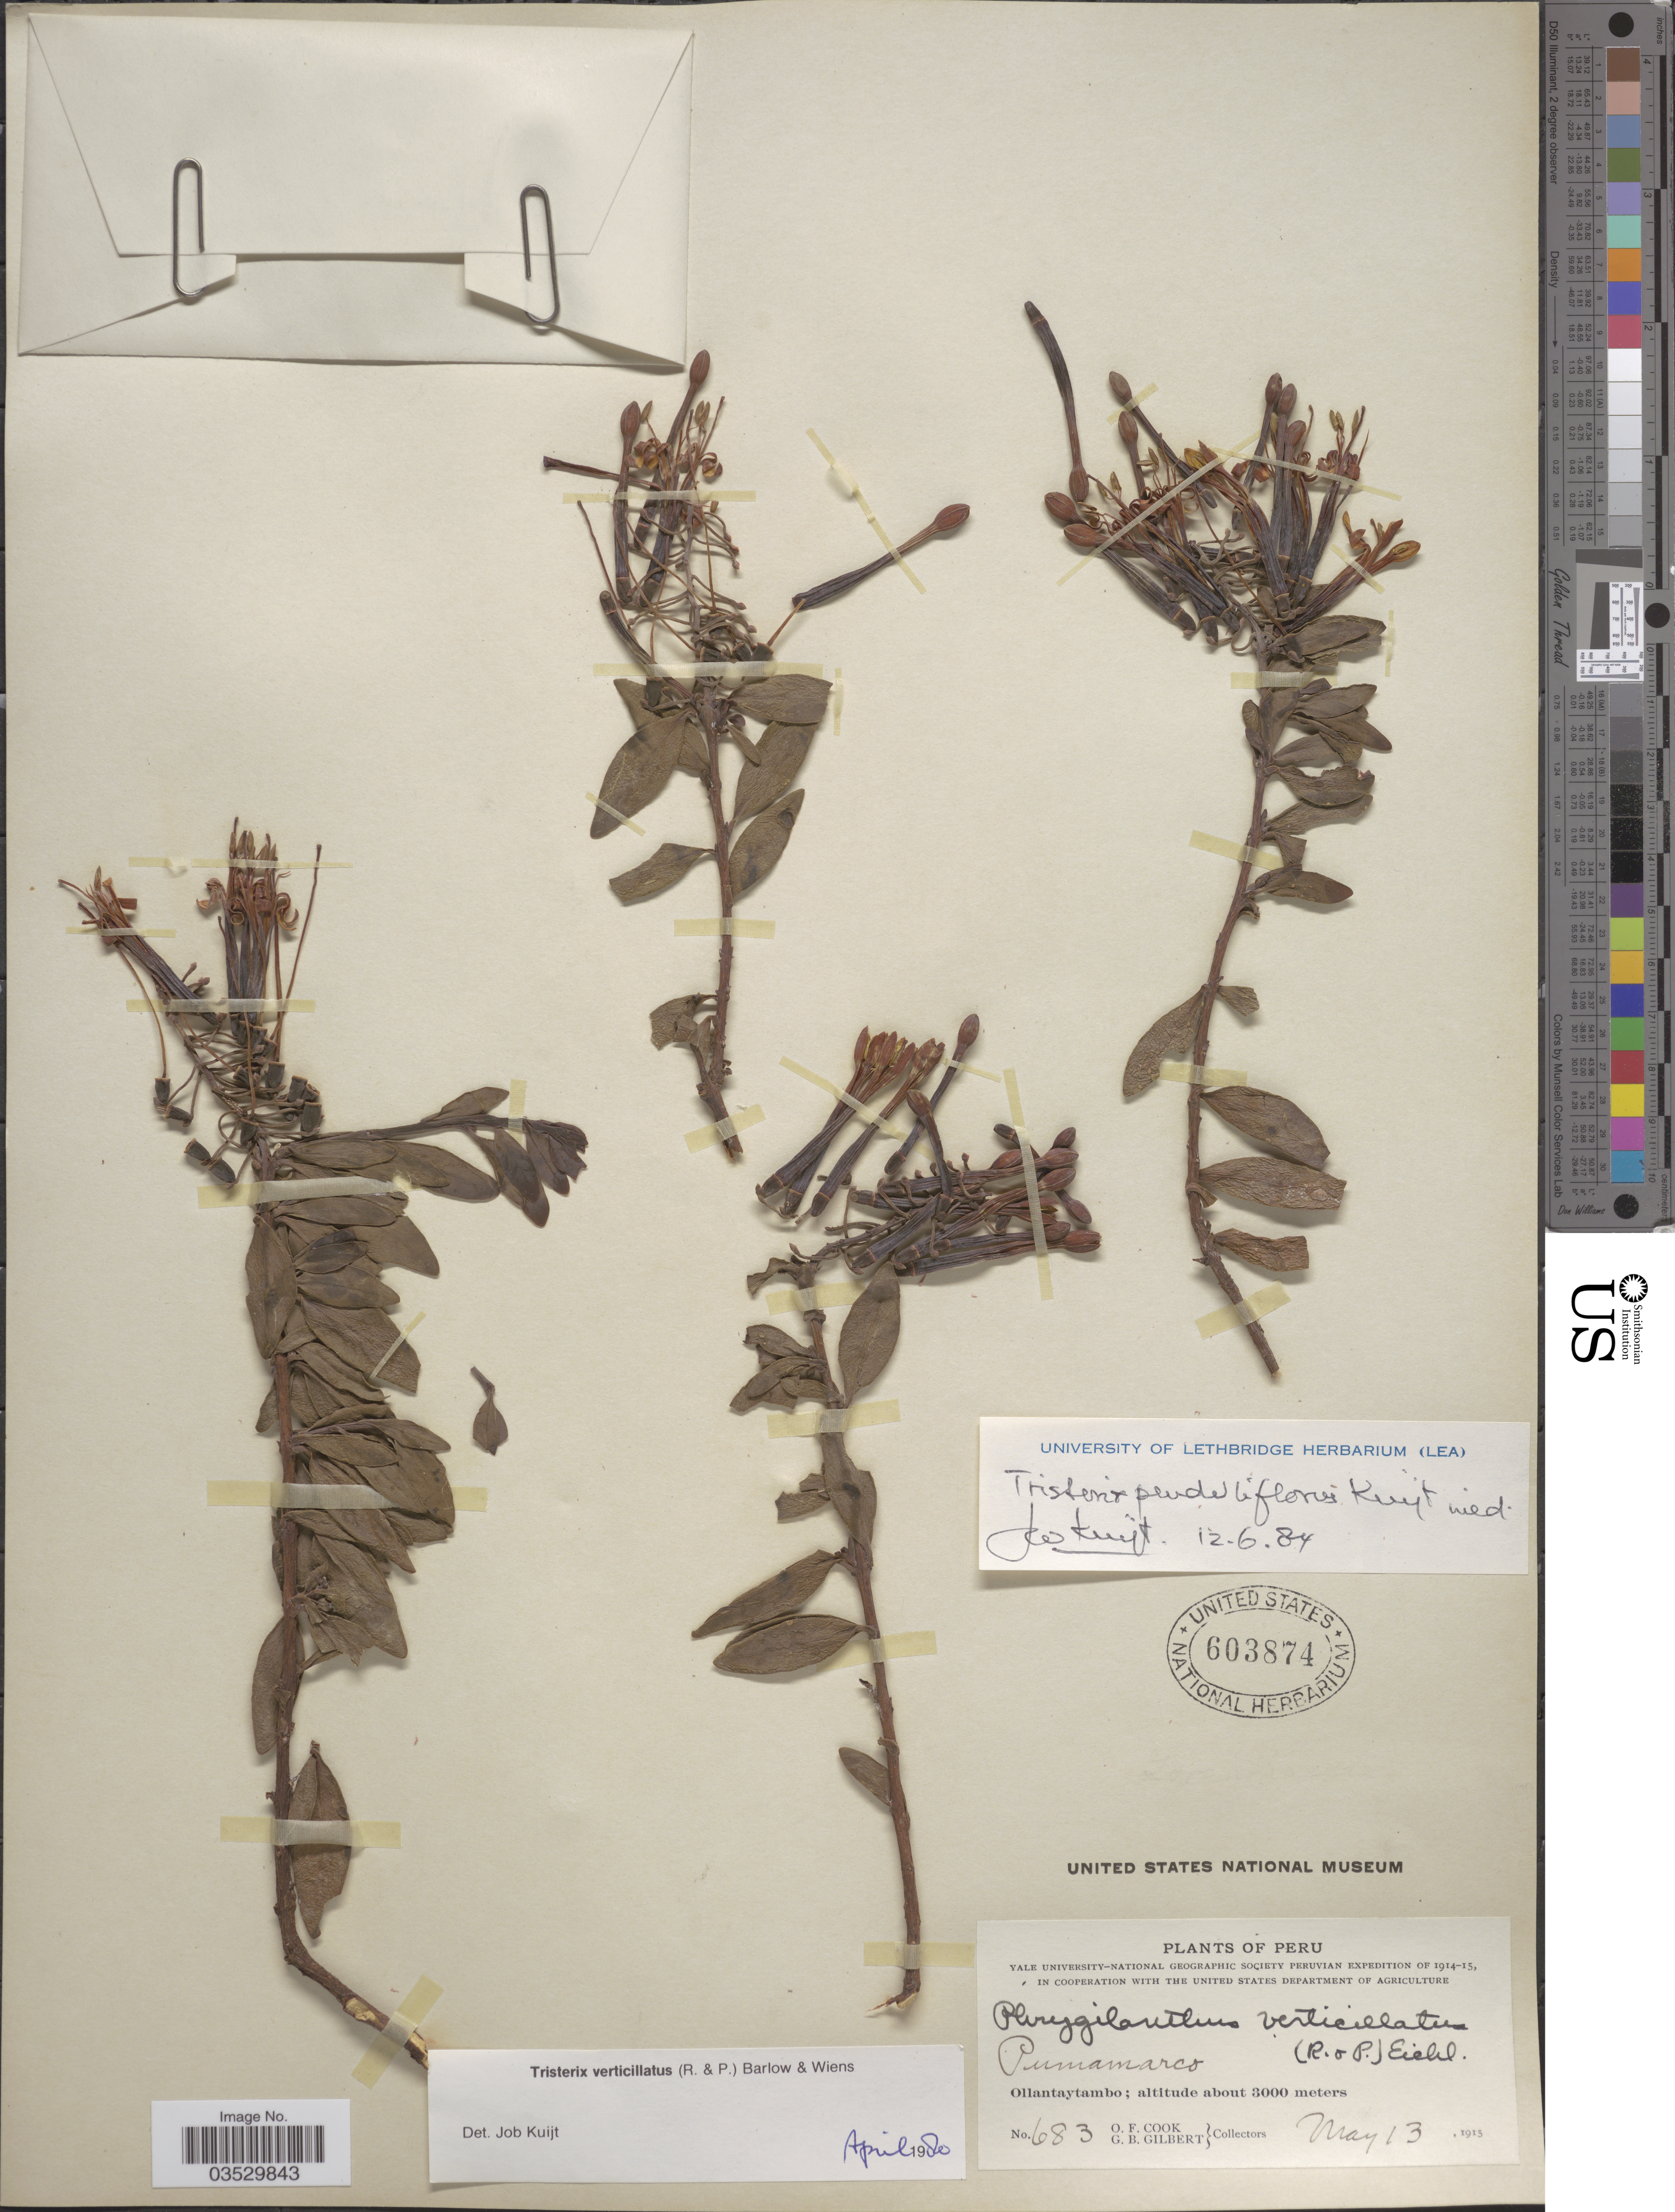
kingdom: Plantae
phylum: Tracheophyta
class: Magnoliopsida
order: Santalales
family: Loranthaceae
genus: Tristerix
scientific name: Tristerix penduliflorus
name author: Kuijt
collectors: O. F. Cook & G. B. Gilbert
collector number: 683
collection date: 1915-05-13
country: Peru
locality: Ollantaytambo.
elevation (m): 3000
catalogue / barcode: US 603874